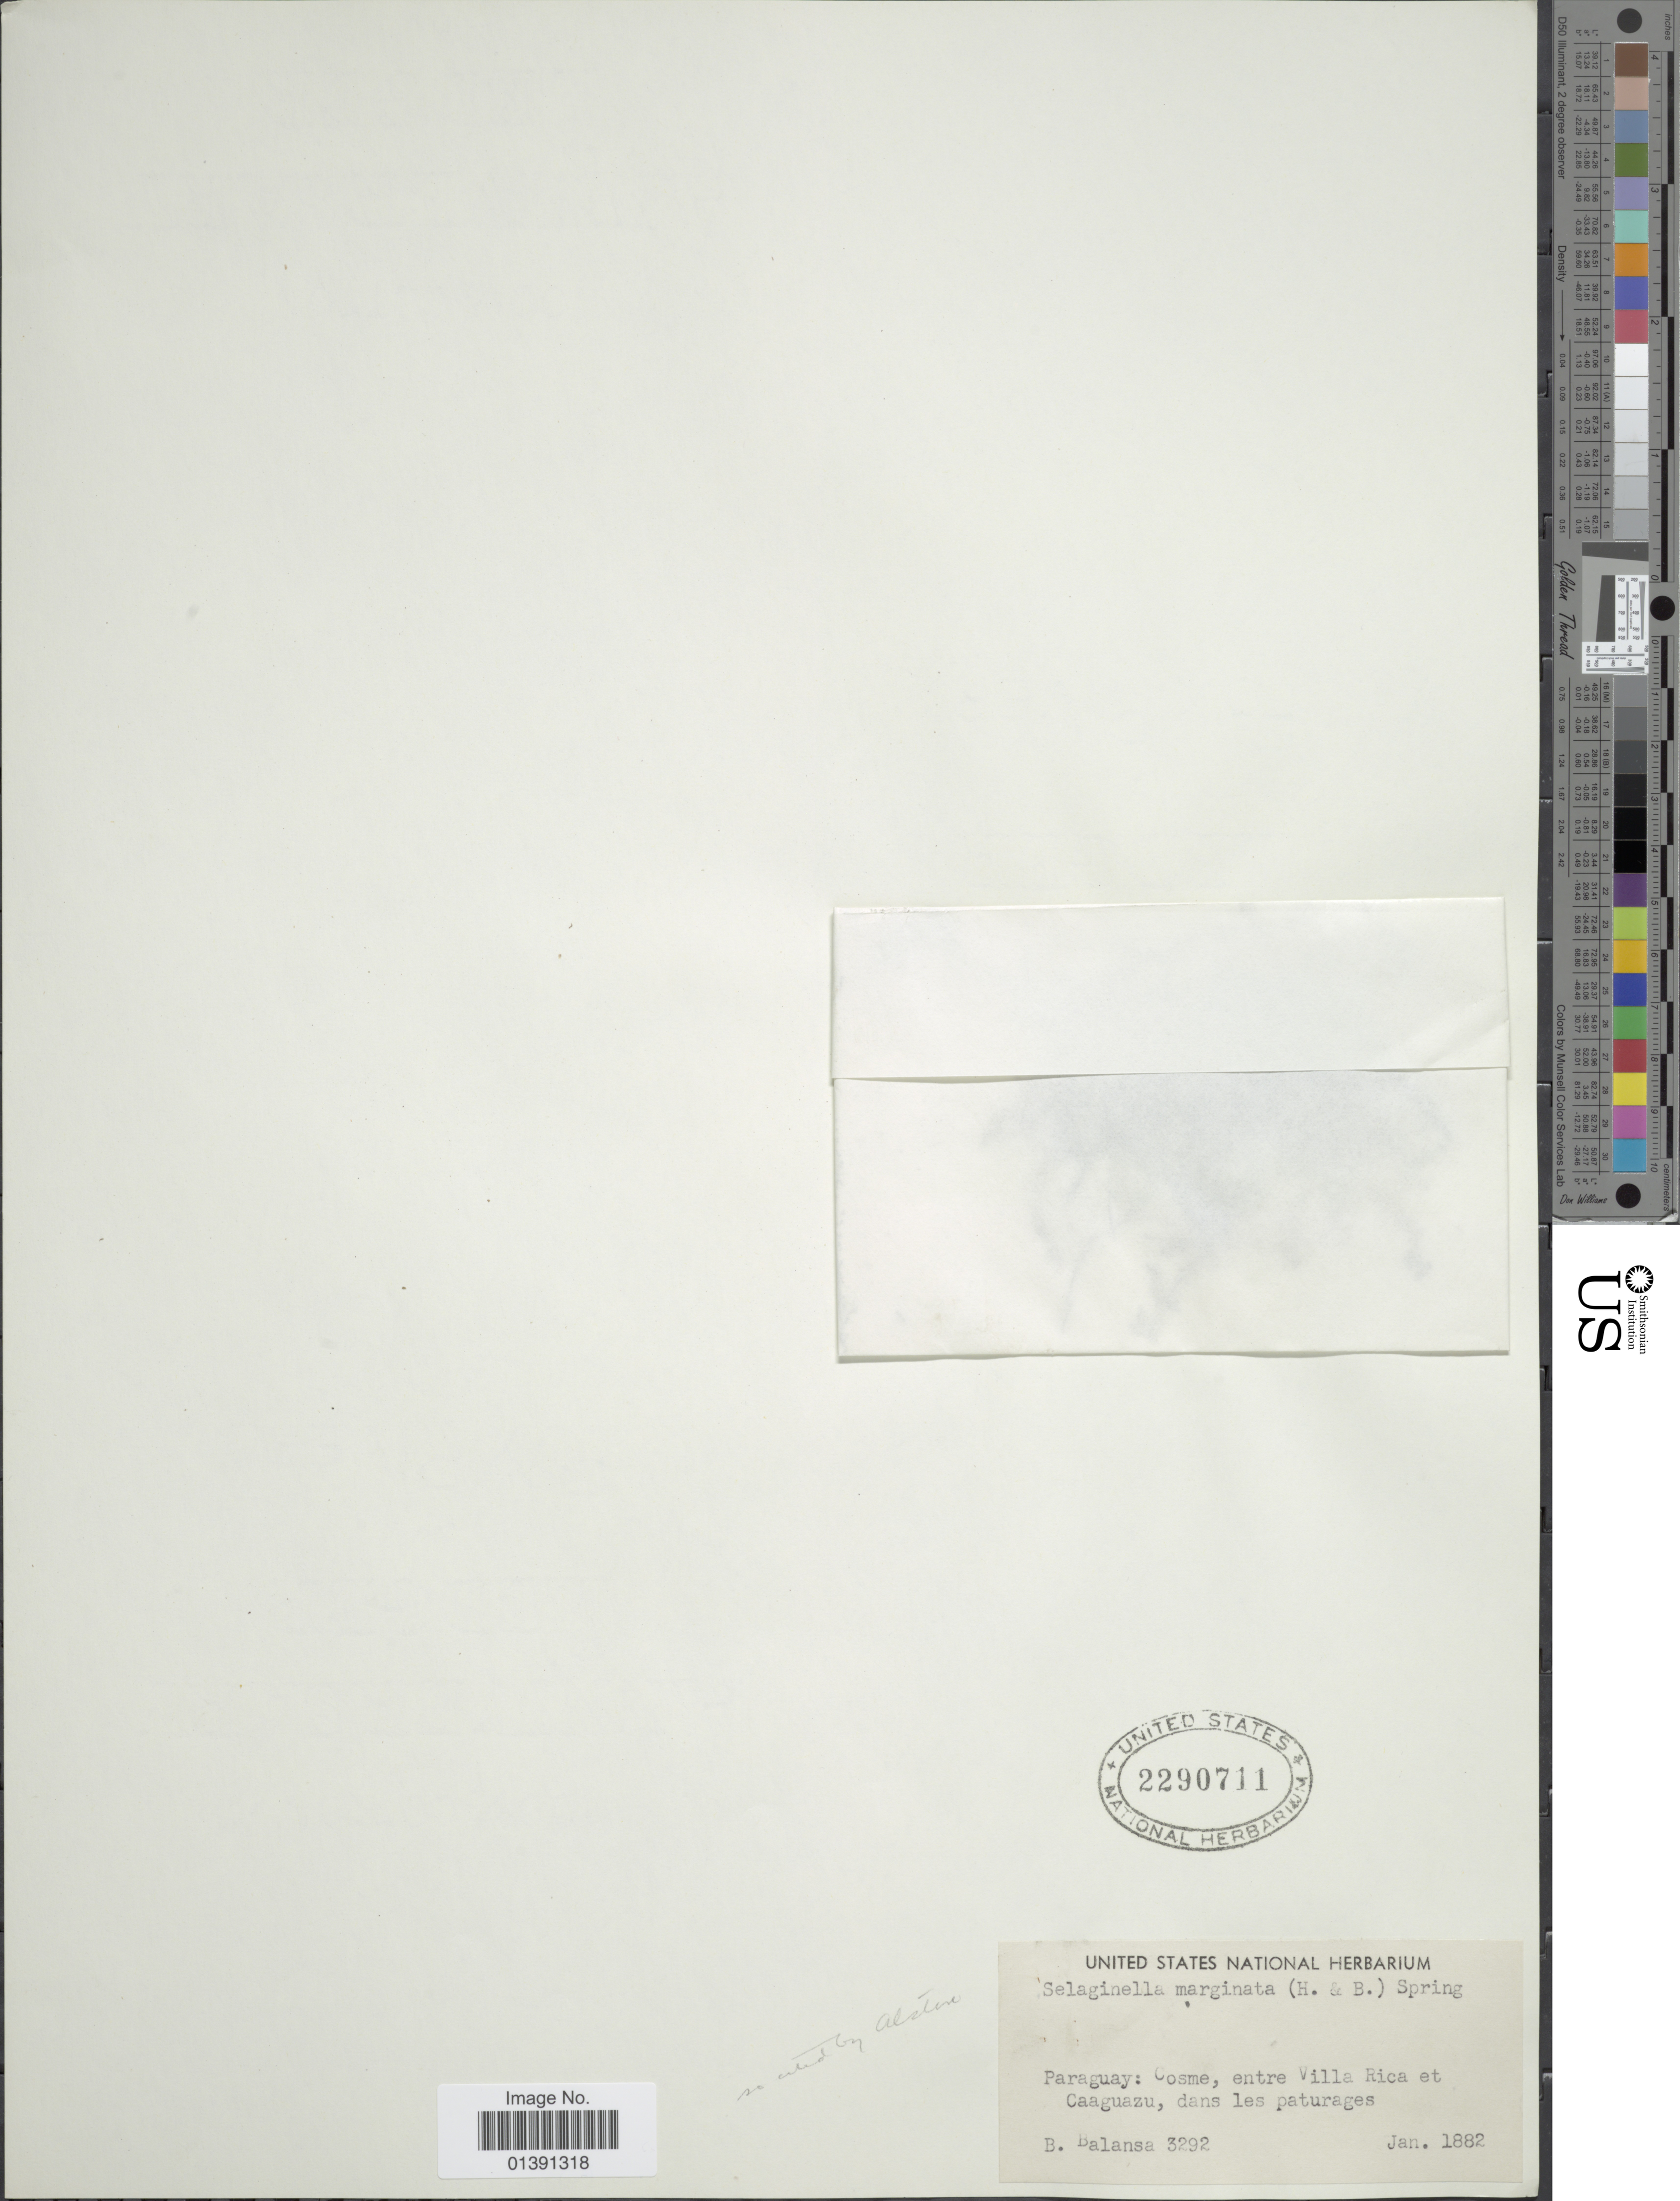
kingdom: Plantae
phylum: Tracheophyta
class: Lycopodiopsida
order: Selaginellales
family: Selaginellaceae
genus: Selaginella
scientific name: Selaginella marginata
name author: (Humb. & Bonpl.) Spring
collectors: B. Balansa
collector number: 3292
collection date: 1882-01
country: Paraguay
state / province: Caaguazu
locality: Cosme, entre Villa Rica , dans les paturages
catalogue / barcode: US 2290711